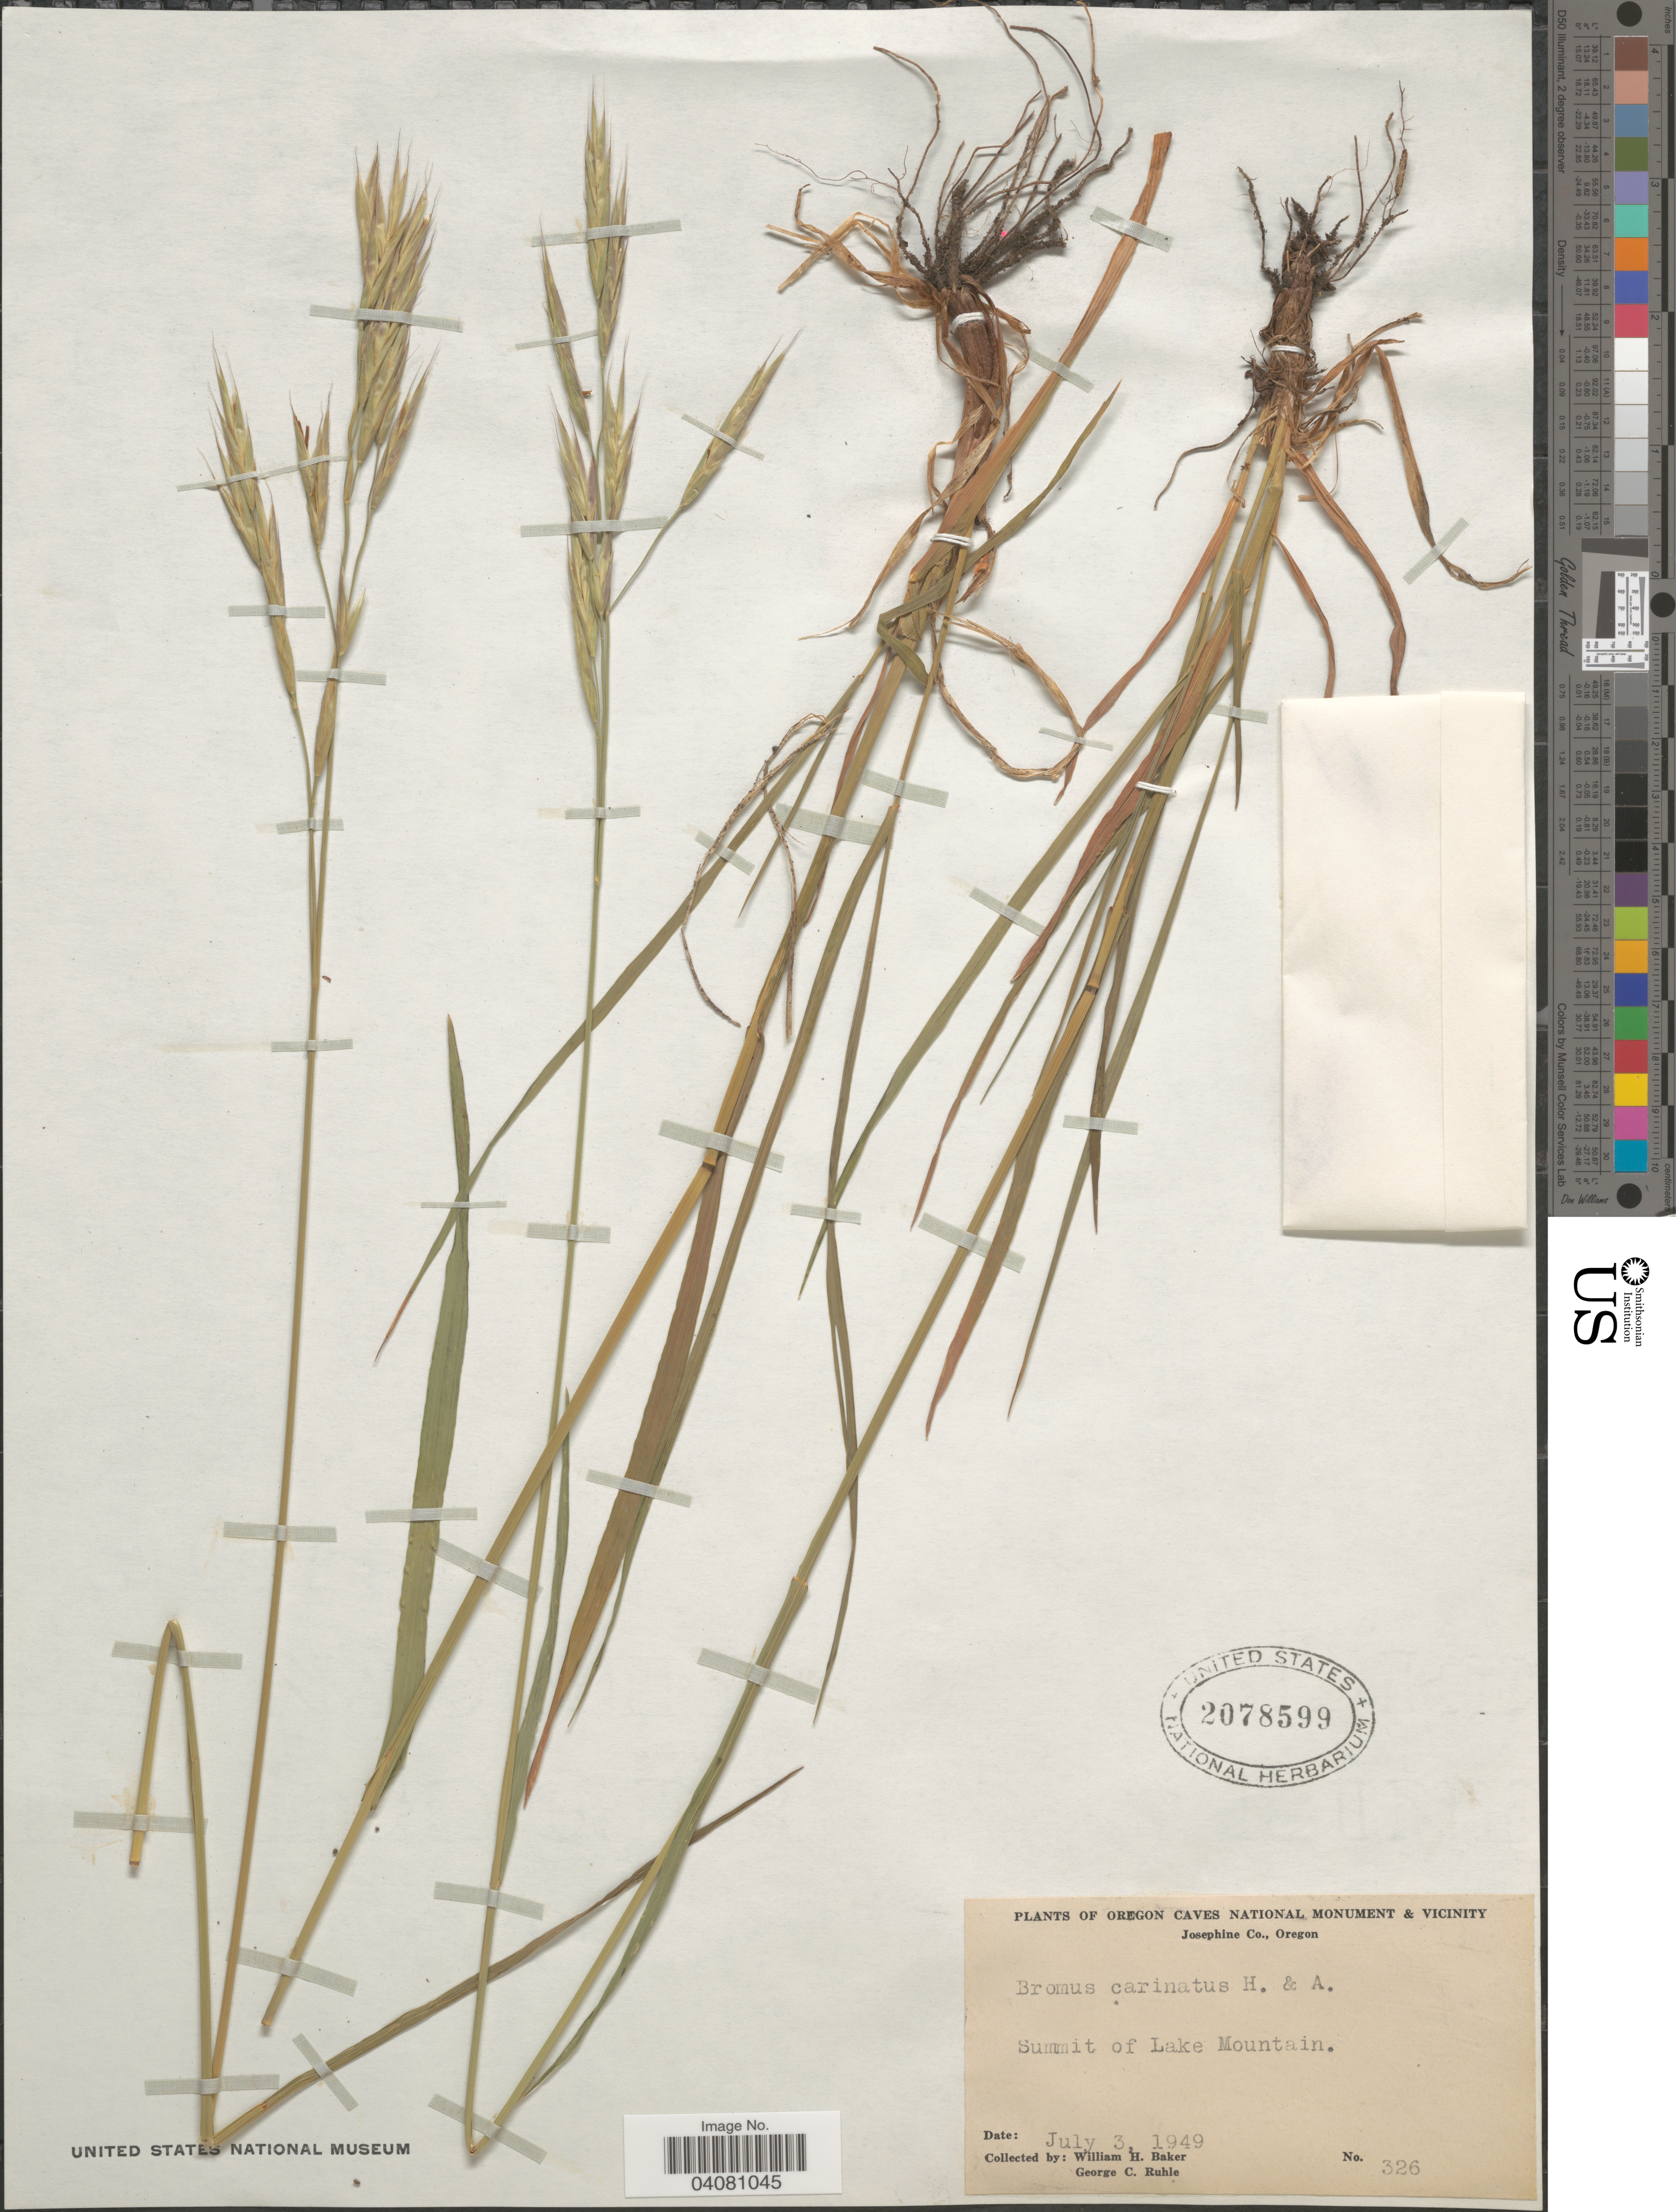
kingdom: Plantae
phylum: Tracheophyta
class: Liliopsida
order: Poales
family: Poaceae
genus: Bromus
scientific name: Bromus carinatus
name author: Hook. & Arn.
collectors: W. H. Baker & G. Ruhle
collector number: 326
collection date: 1949-07-03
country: United States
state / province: Oregon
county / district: Josephine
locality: Oregon Caves National Monument & Vicinity. Josephine Co. Summit of Lake Mountain.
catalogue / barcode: US 2078599